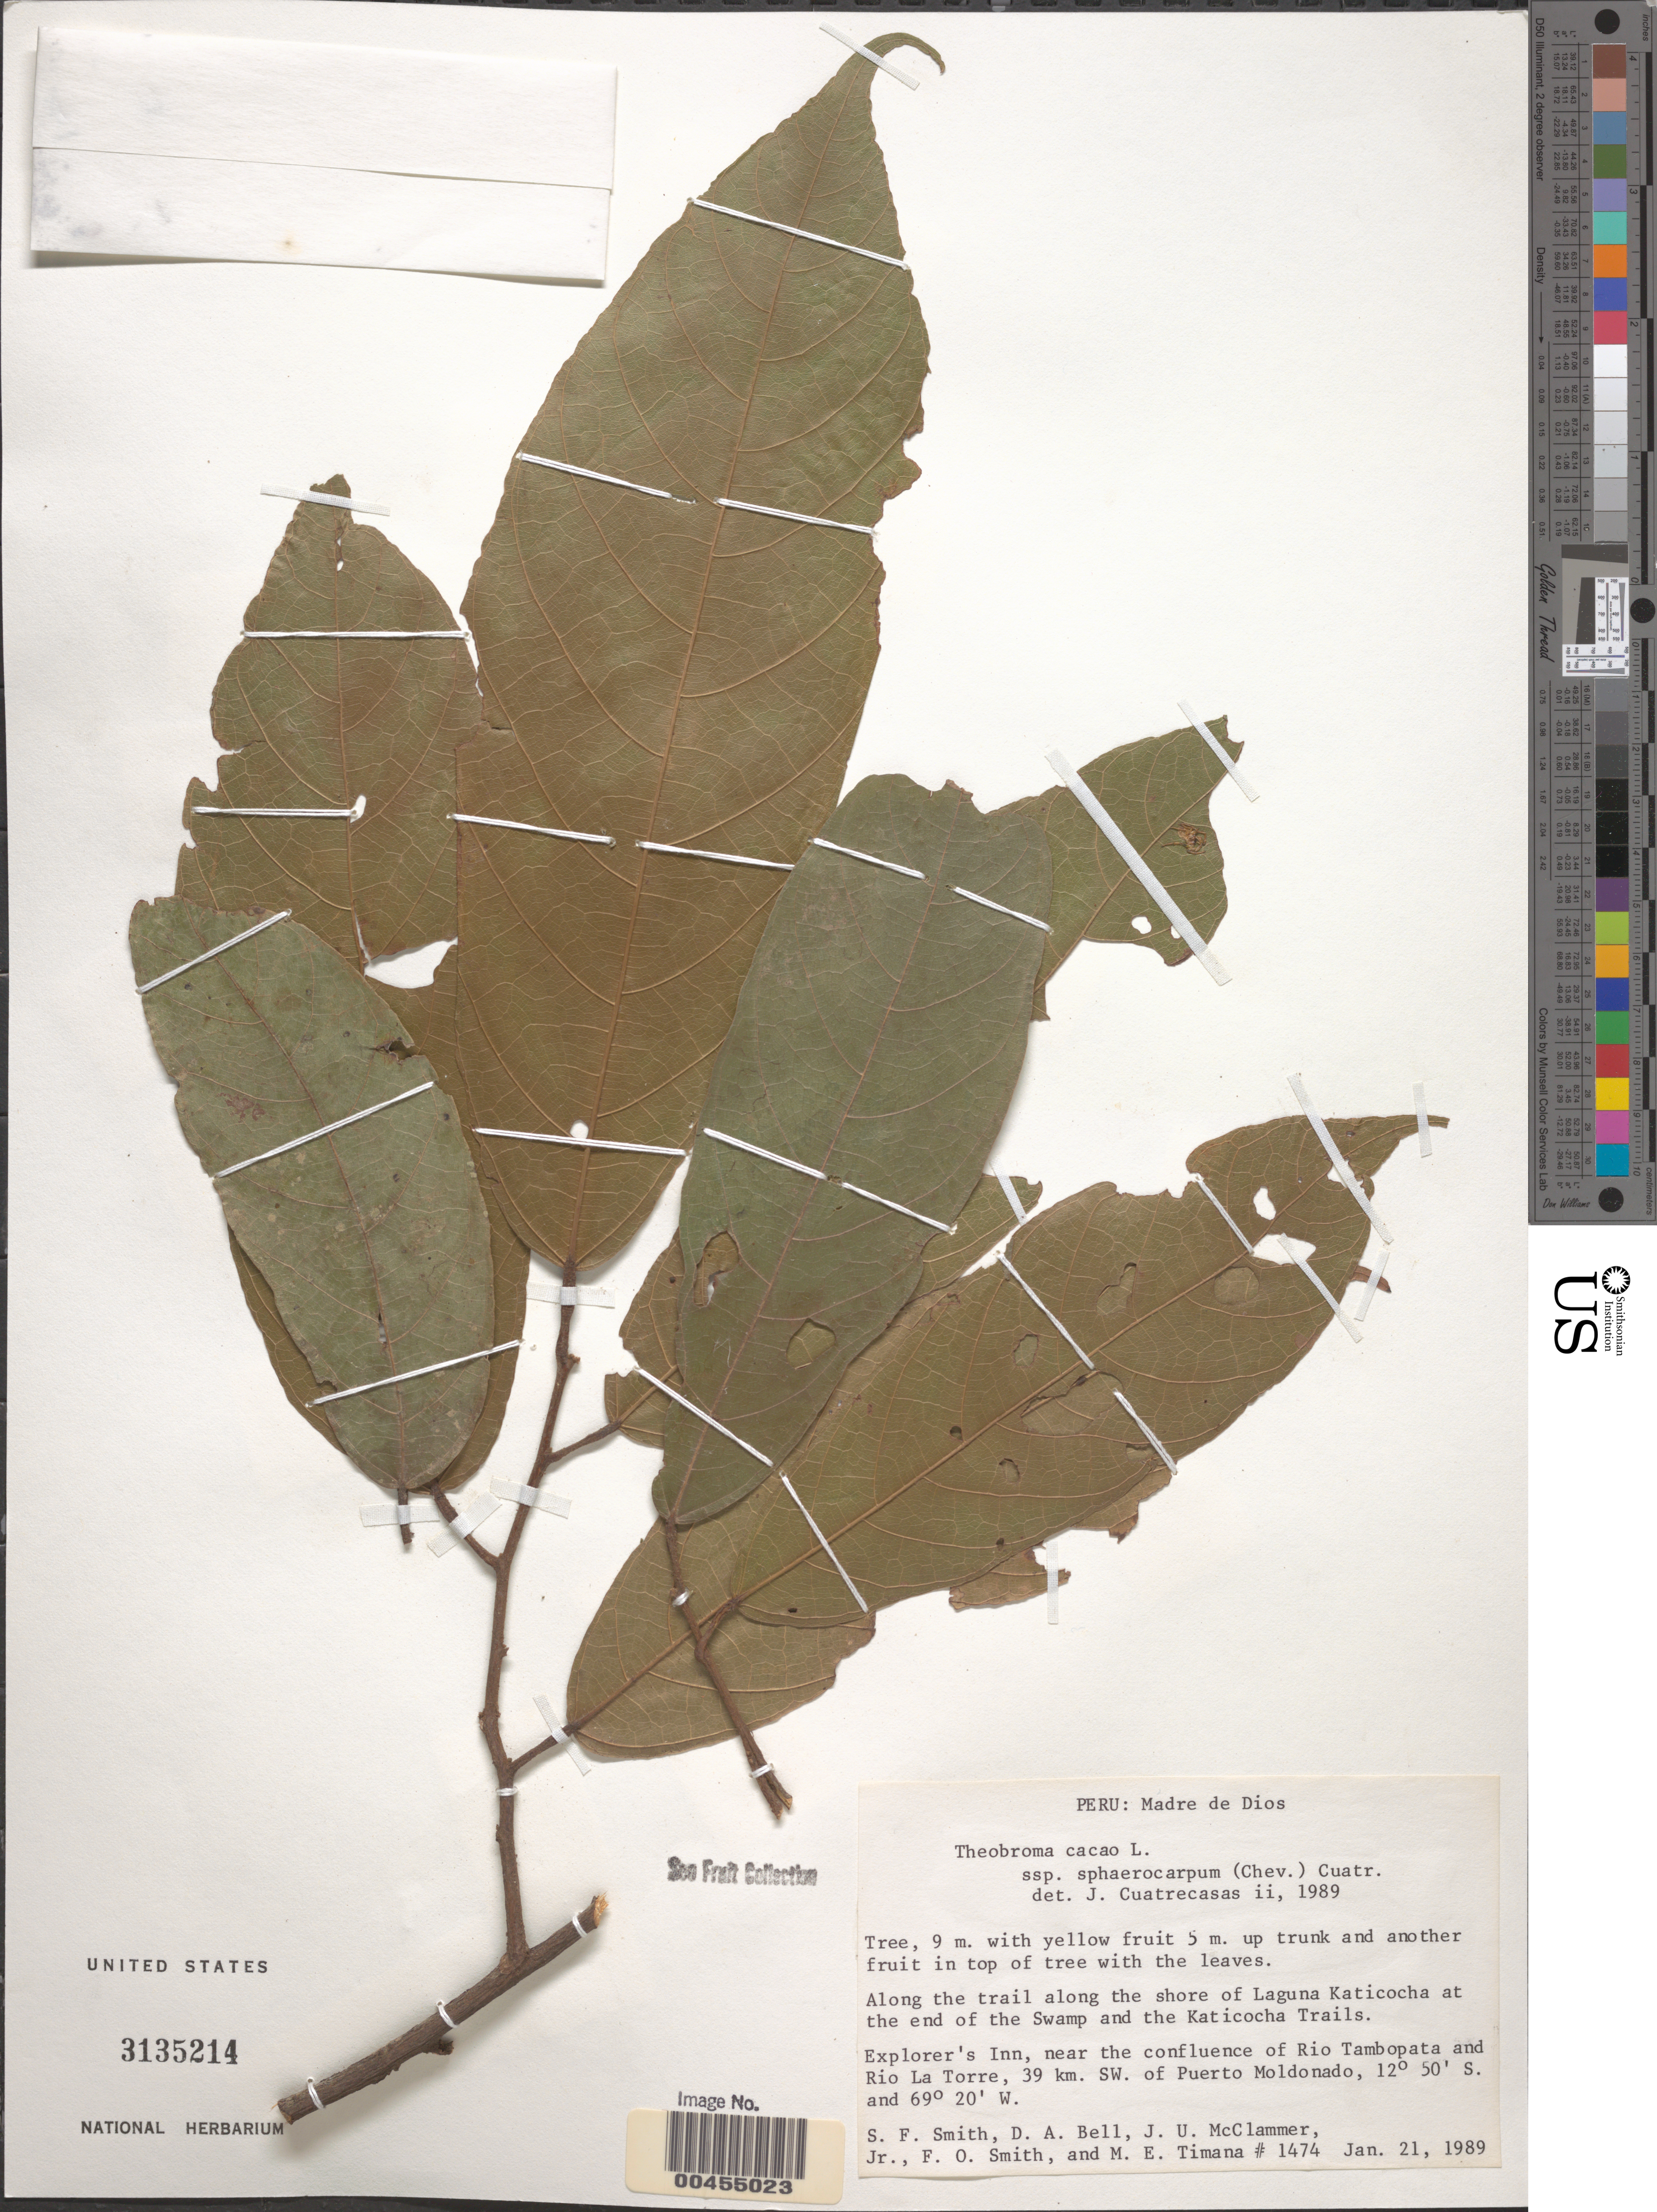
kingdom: Plantae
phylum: Tracheophyta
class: Magnoliopsida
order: Malvales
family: Malvaceae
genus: Theobroma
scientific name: Theobroma cacao subsp. sphaerocarpum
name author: (A. Chev.) Cuatrec.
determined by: Cuatrecasas, J.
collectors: S.F. Smith, D. A. Bell, J. McClammer Jr. & F. Smith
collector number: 1474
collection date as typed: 21 Jan 1989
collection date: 1989-01-21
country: Peru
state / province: Madre de Dios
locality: Laguna Katicocha, end of Swamp and Katicocha Trail. Explorer's Inn, confluence of Río Tambopata and Río La Torre.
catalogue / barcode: US 3135214